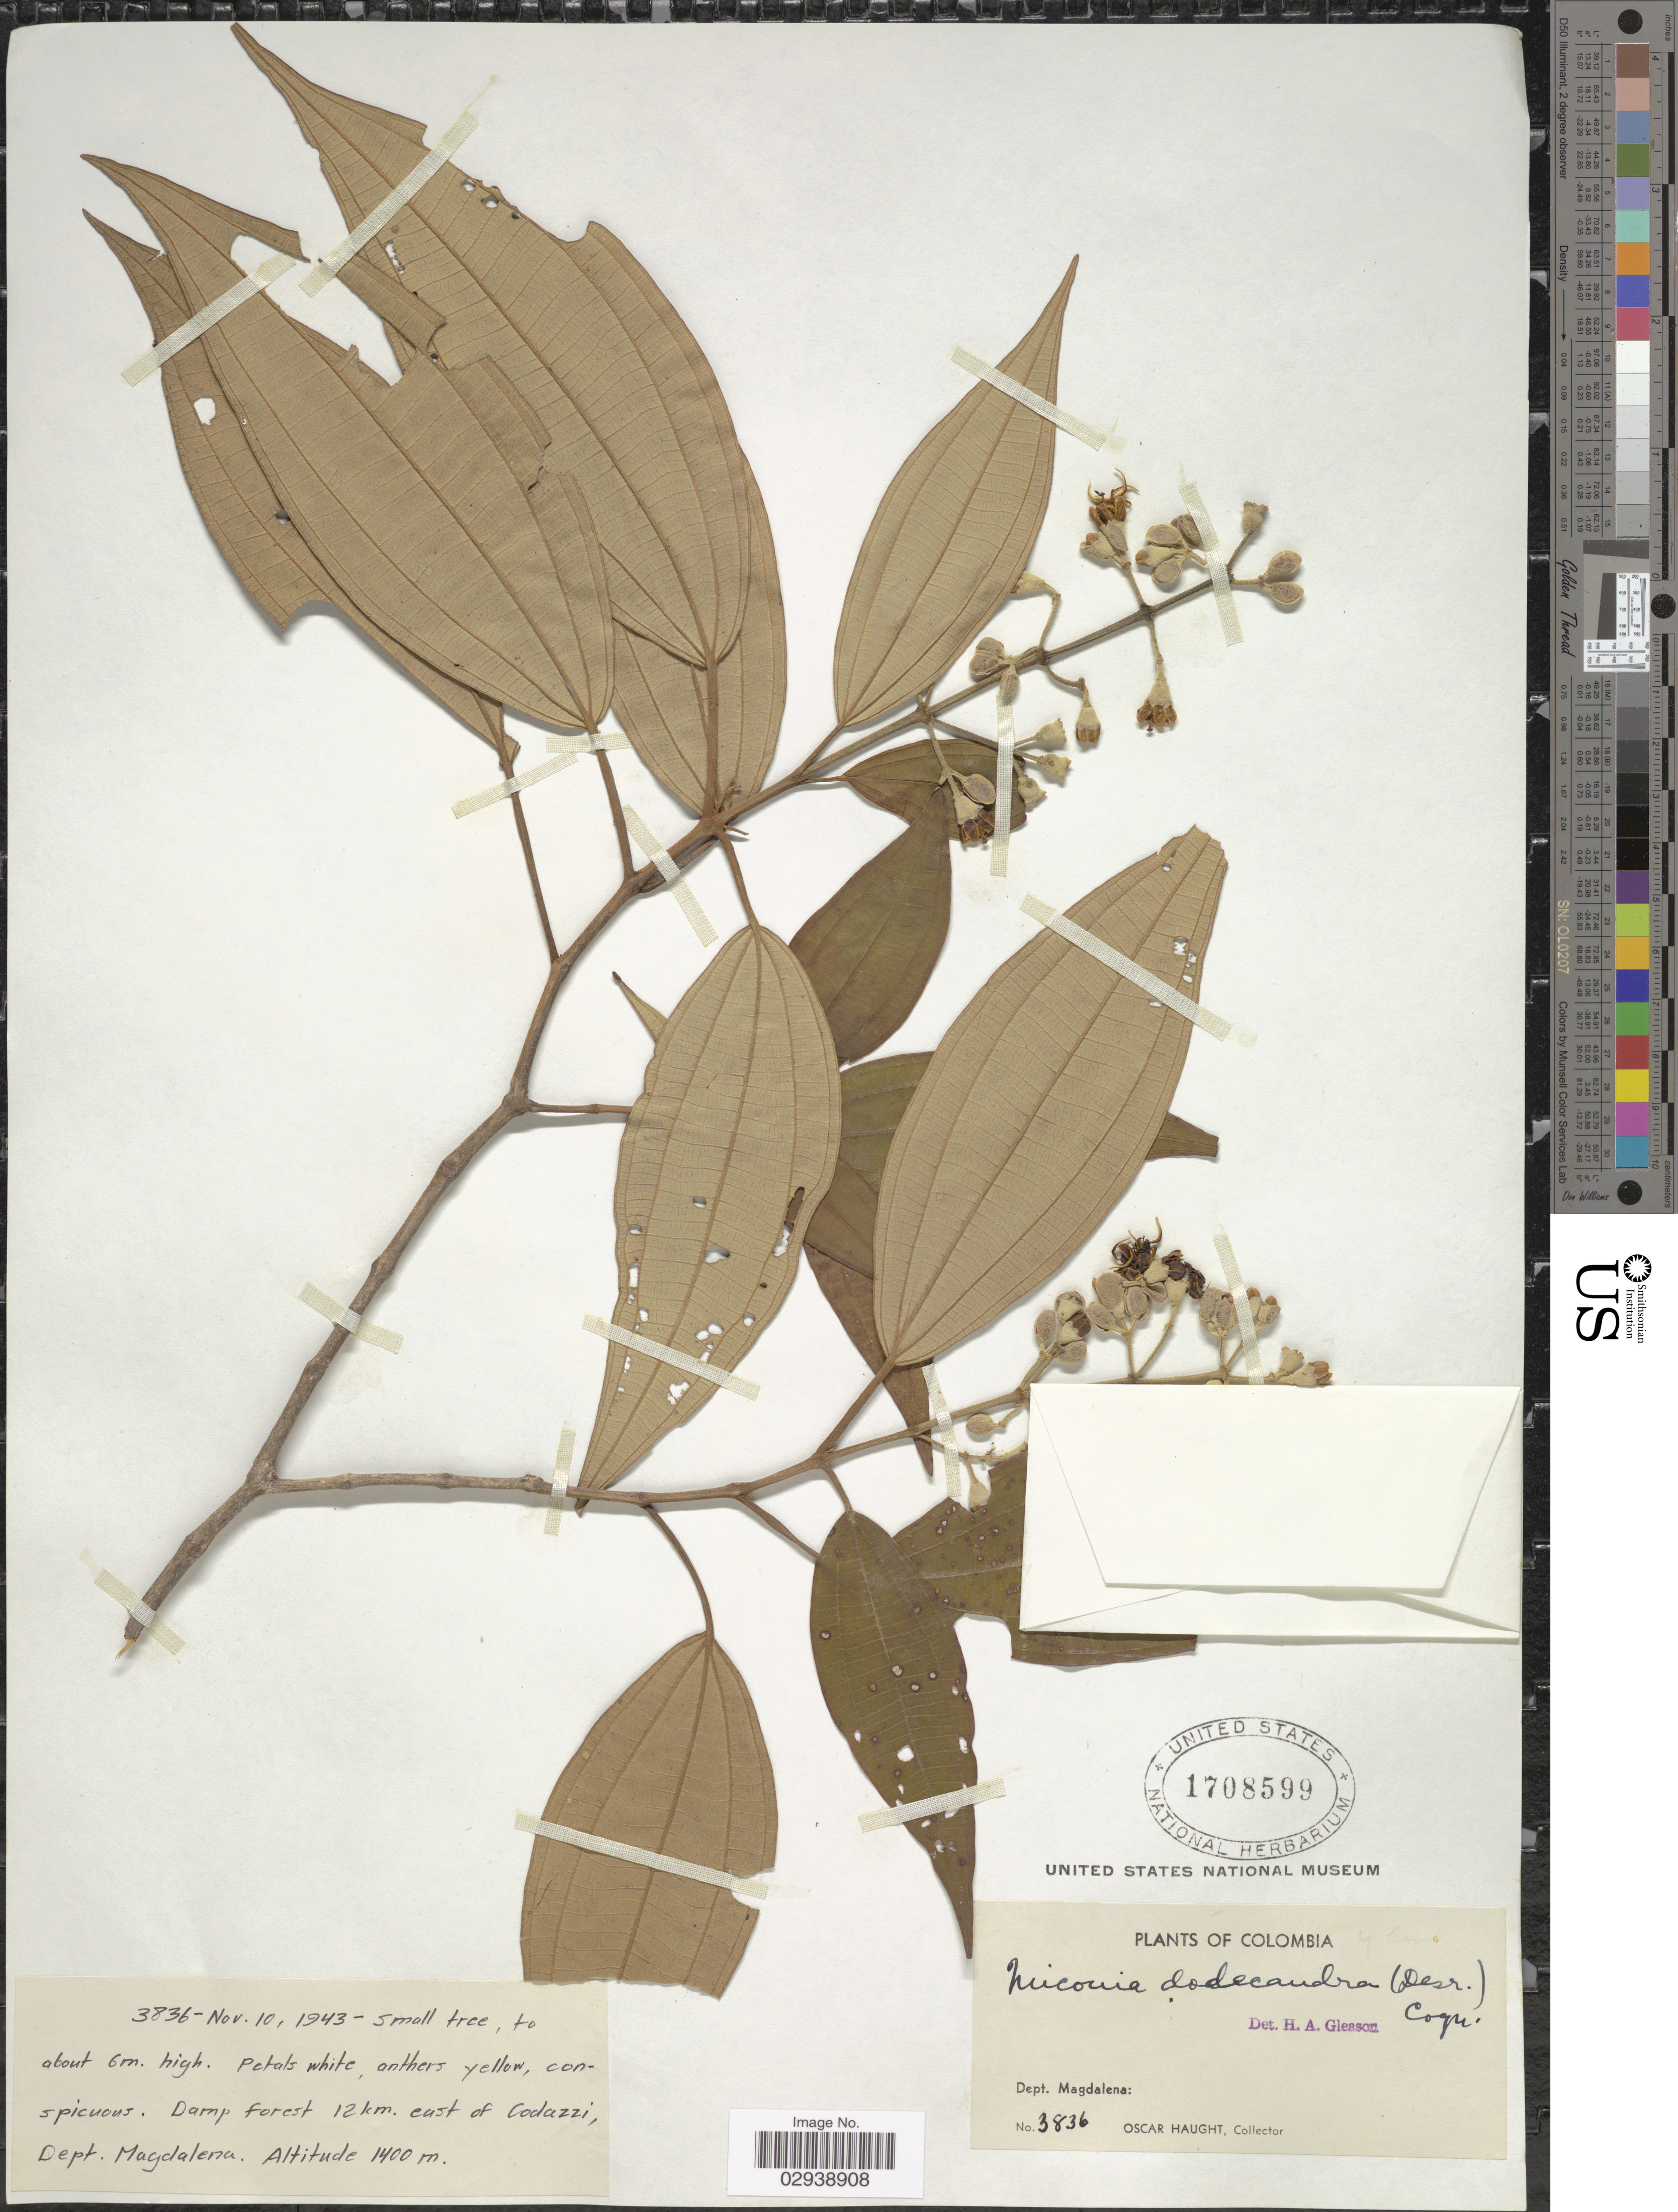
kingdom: Plantae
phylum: Tracheophyta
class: Magnoliopsida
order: Myrtales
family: Melastomataceae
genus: Miconia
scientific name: Miconia dodecandra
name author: Cogn.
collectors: O. Haught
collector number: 3836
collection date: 1943-11-10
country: Colombia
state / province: Magdalena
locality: Dept. Magdalena, Damp forest 12km. east of Codazzi.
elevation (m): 1400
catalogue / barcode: US 1708599